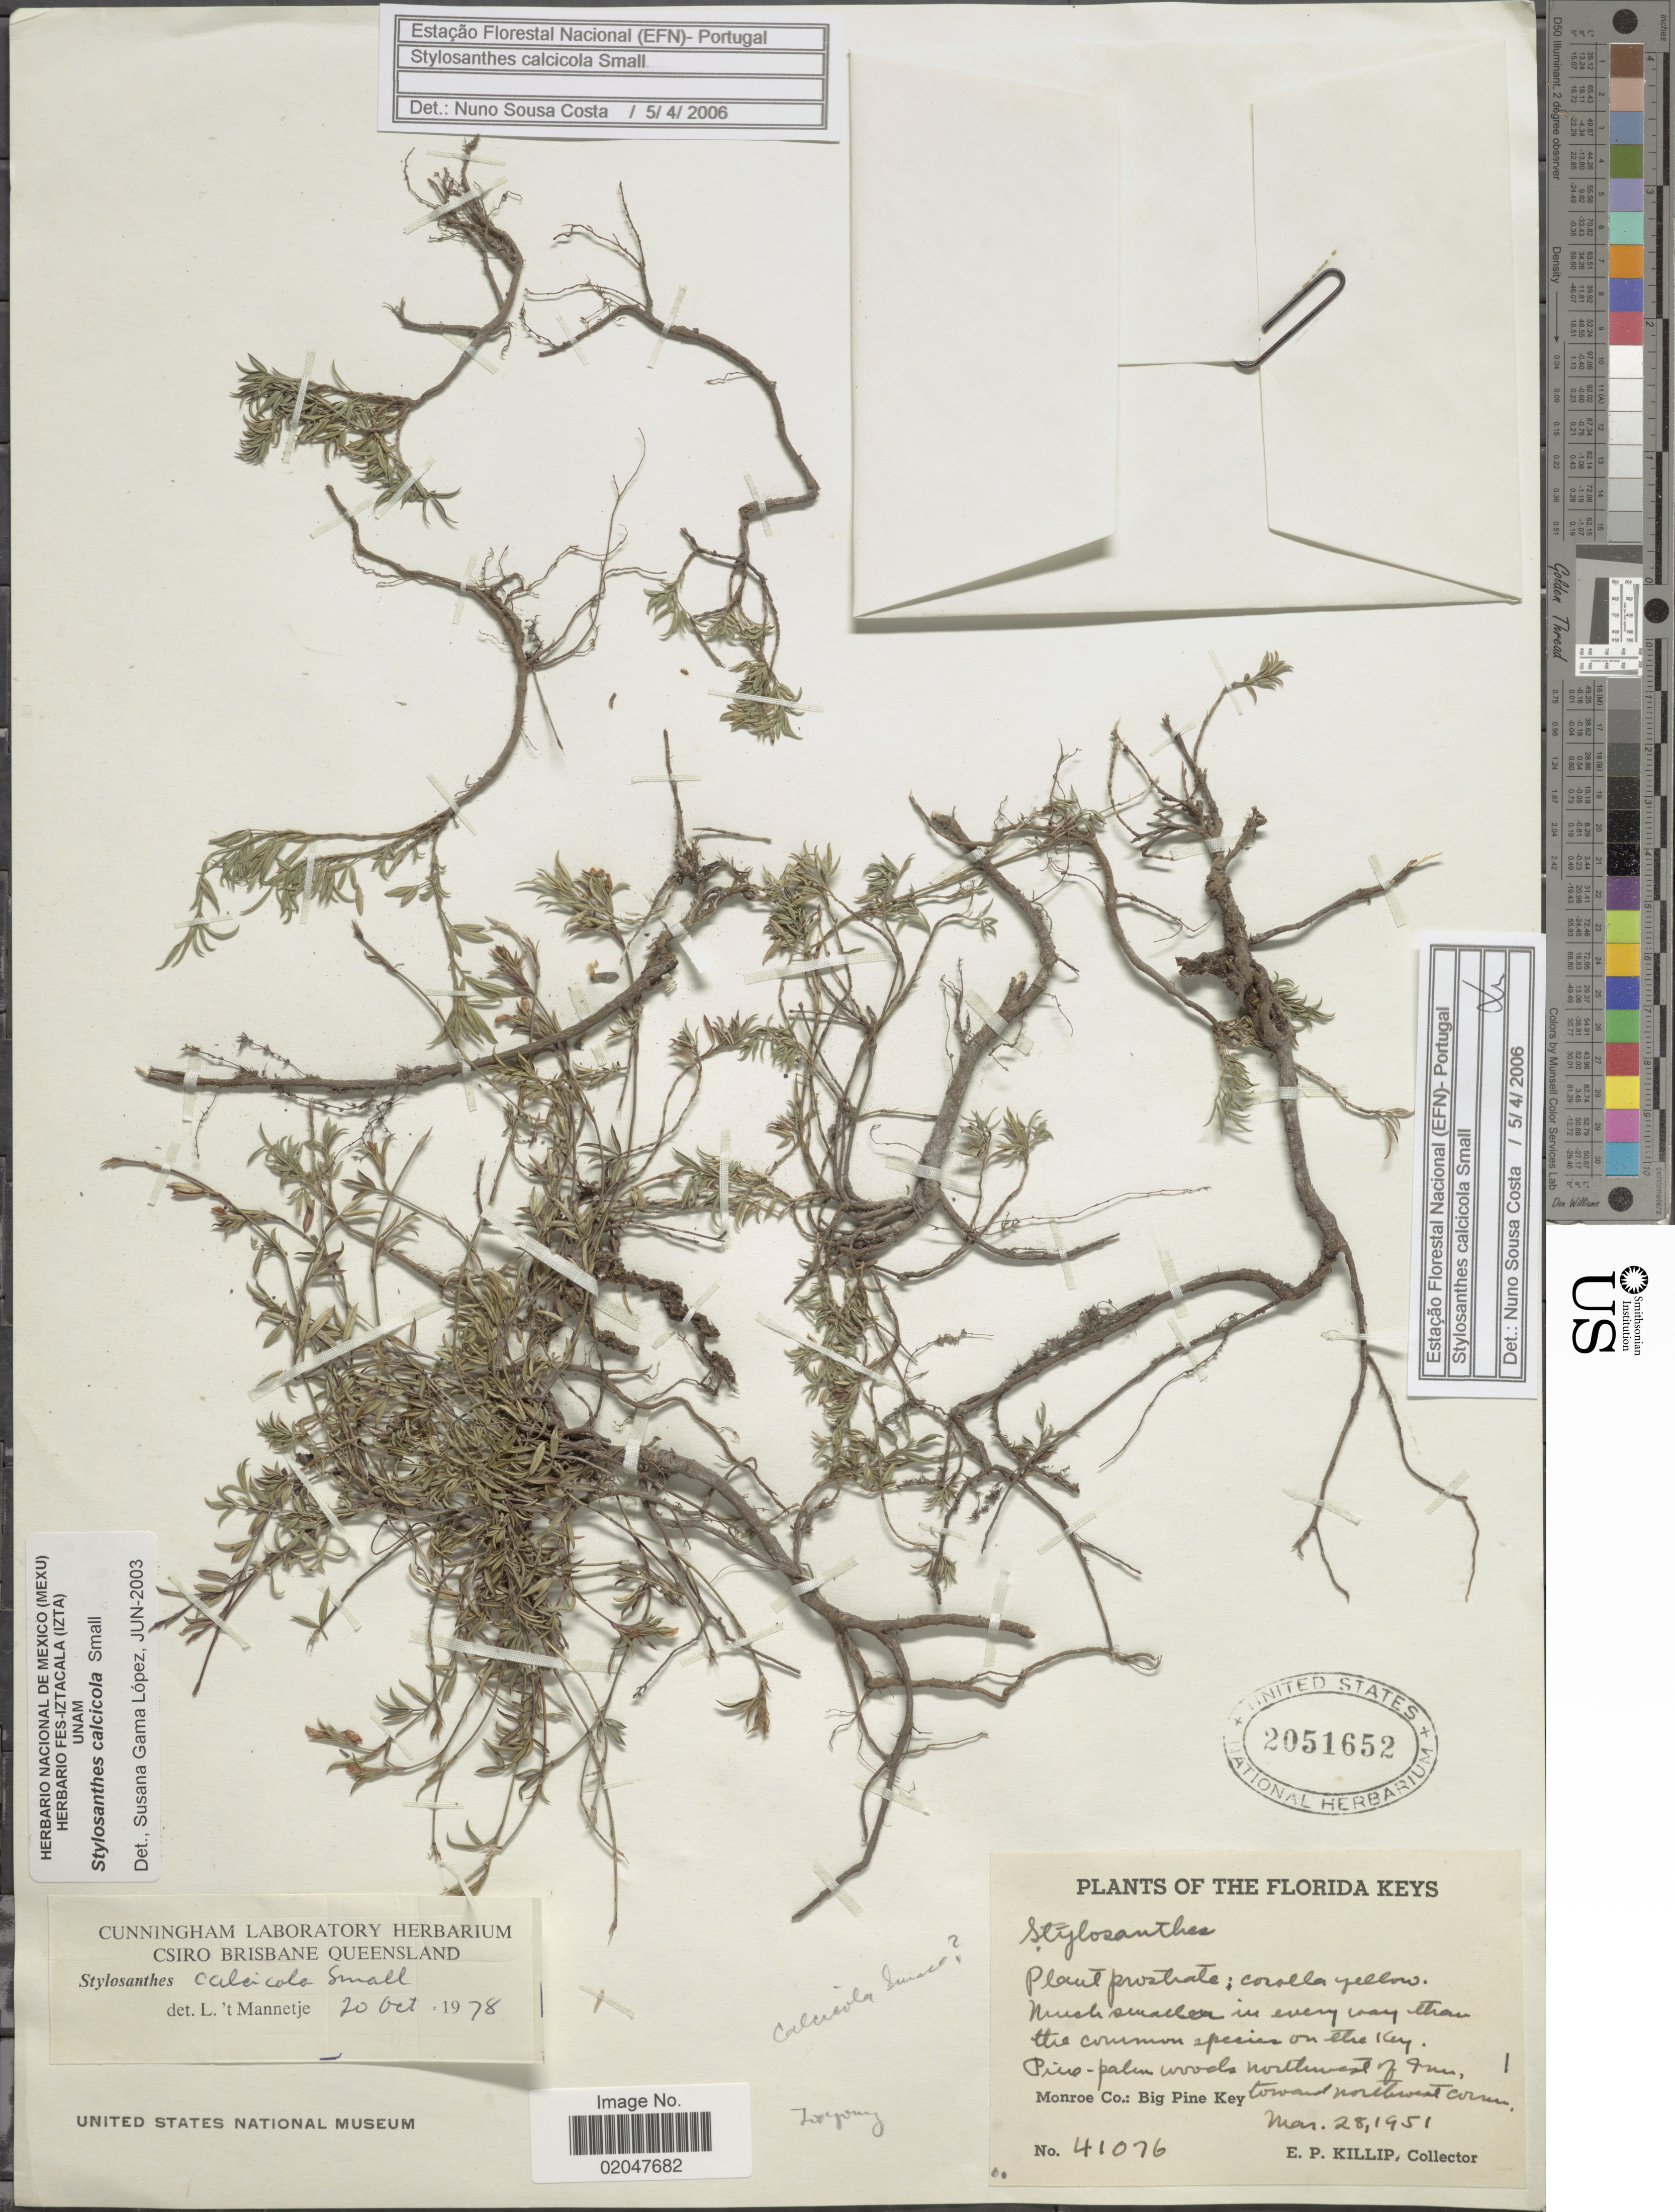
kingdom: Plantae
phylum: Tracheophyta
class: Magnoliopsida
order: Fabales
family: Fabaceae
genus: Stylosanthes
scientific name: Stylosanthes calcicola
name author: Small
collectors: E. P. Killip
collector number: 41076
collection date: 1951-03-28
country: United States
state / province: Florida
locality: Florida Keys, northwest of Inn, Monroe Co., Big Pine Key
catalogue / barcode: US 2051652